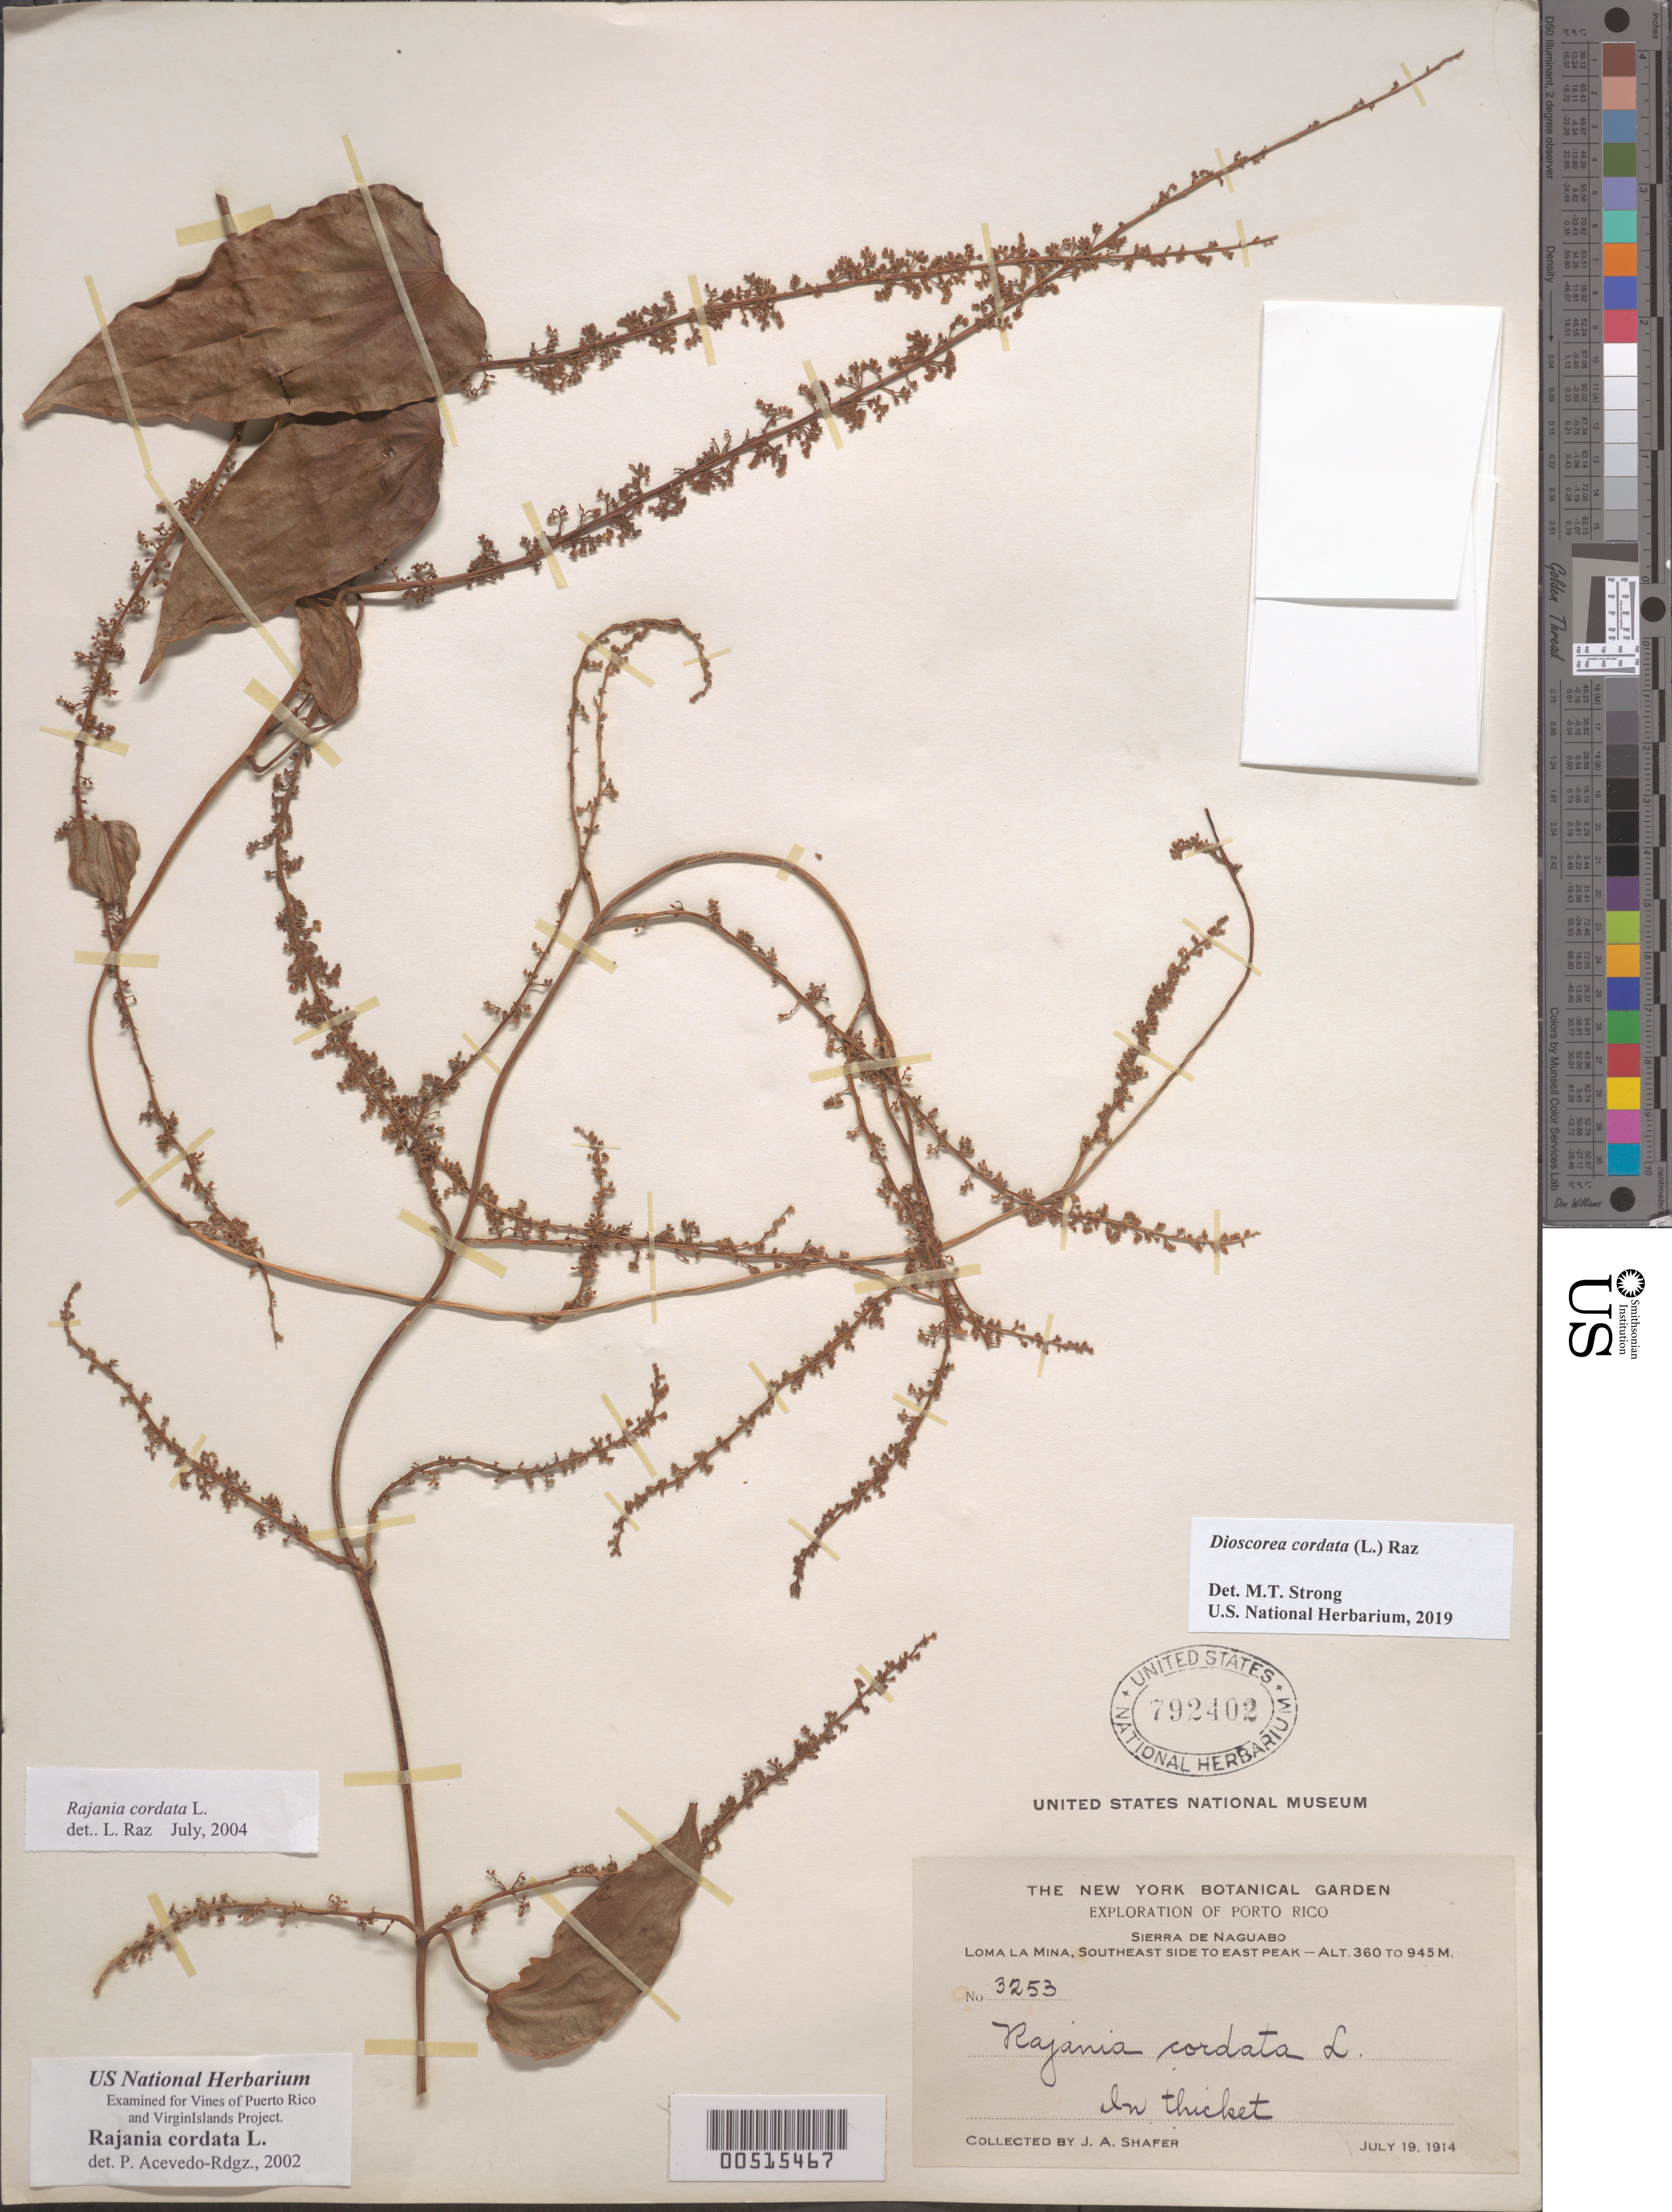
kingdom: Plantae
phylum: Tracheophyta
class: Liliopsida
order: Dioscoreales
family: Dioscoreaceae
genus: Dioscorea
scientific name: Dioscorea cordata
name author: (L.) Raz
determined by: Strong, M. T., (US), Smithsonian Institution - National Museum of Natural History (UNITED STATES)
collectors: J. A. Shafer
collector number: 3253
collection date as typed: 19 Jul 1914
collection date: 1914-07-19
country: Puerto Rico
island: Greater Antilles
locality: Sierra de Naguabo. Loma la Mina, SE side to East Peak. In thicket.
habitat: In thicket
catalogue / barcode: US 792402